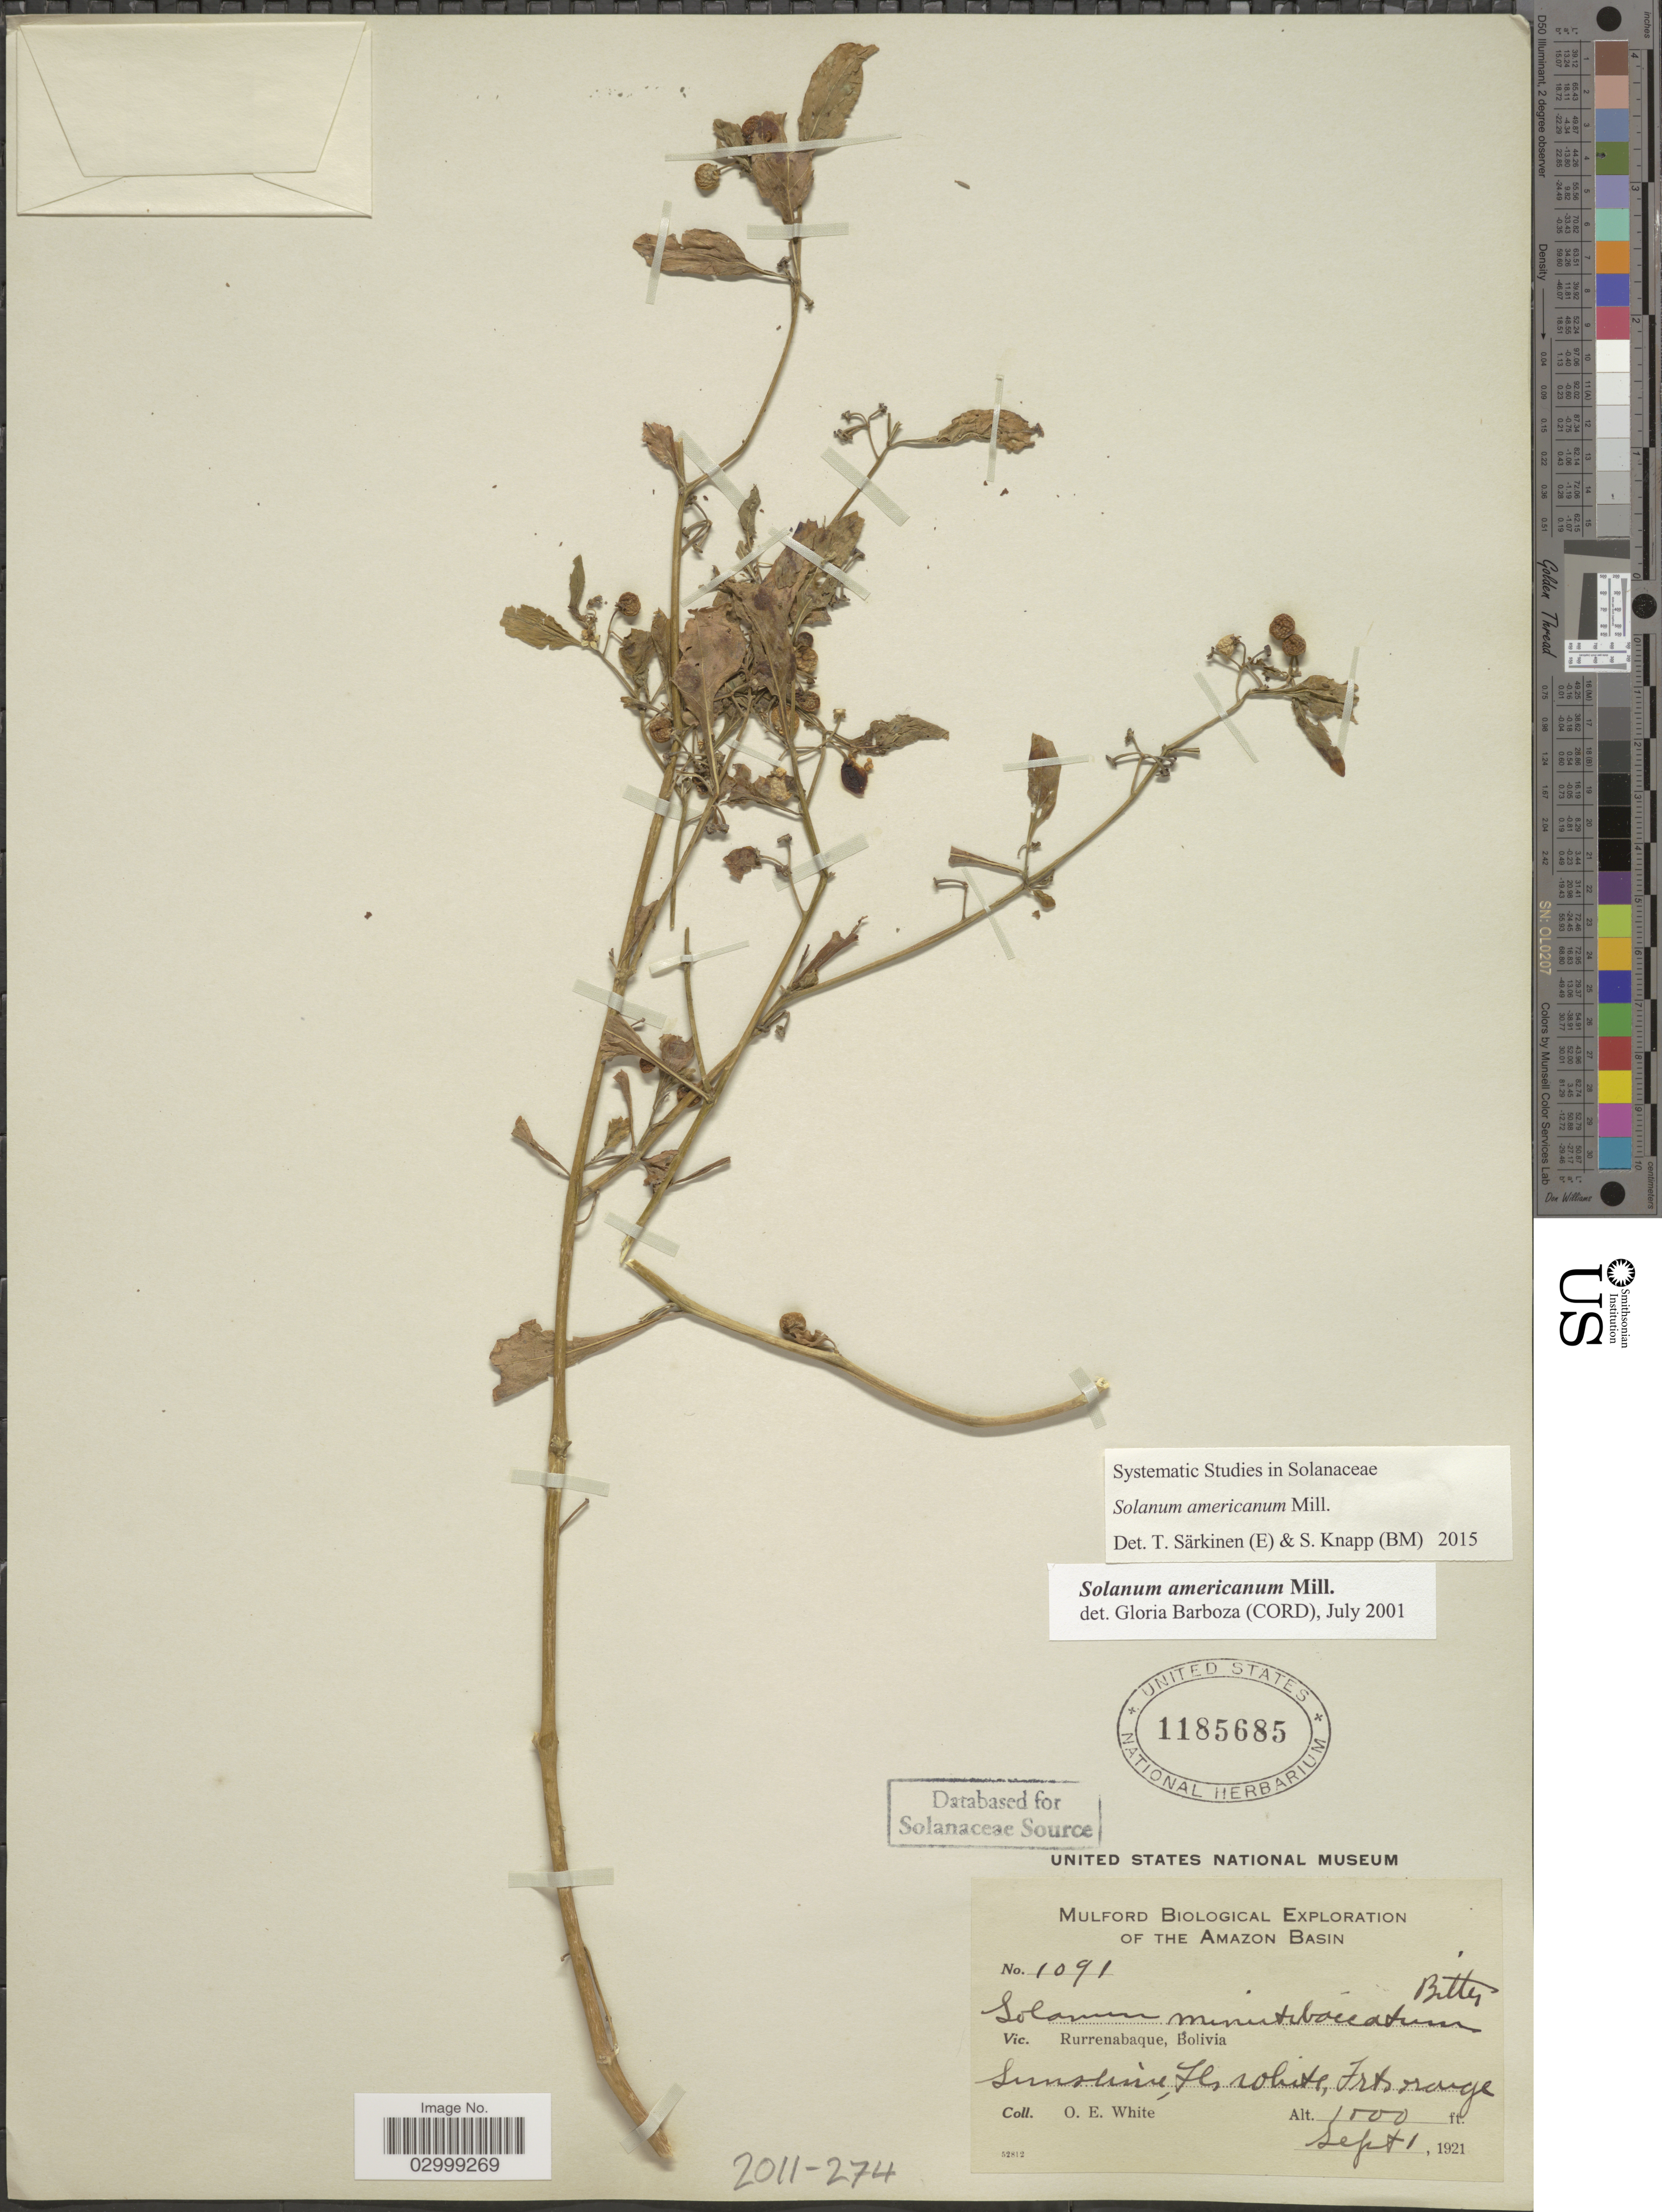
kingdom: Plantae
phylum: Tracheophyta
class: Magnoliopsida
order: Solanales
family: Solanaceae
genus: Solanum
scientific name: Solanum americanum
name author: Mill.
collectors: O. E. White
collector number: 1091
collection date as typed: Sept 1, 1921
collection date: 1921-09-01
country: Bolivia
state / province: Beni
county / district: José Ballivián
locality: Rurrenabaque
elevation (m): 305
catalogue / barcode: US 1185685